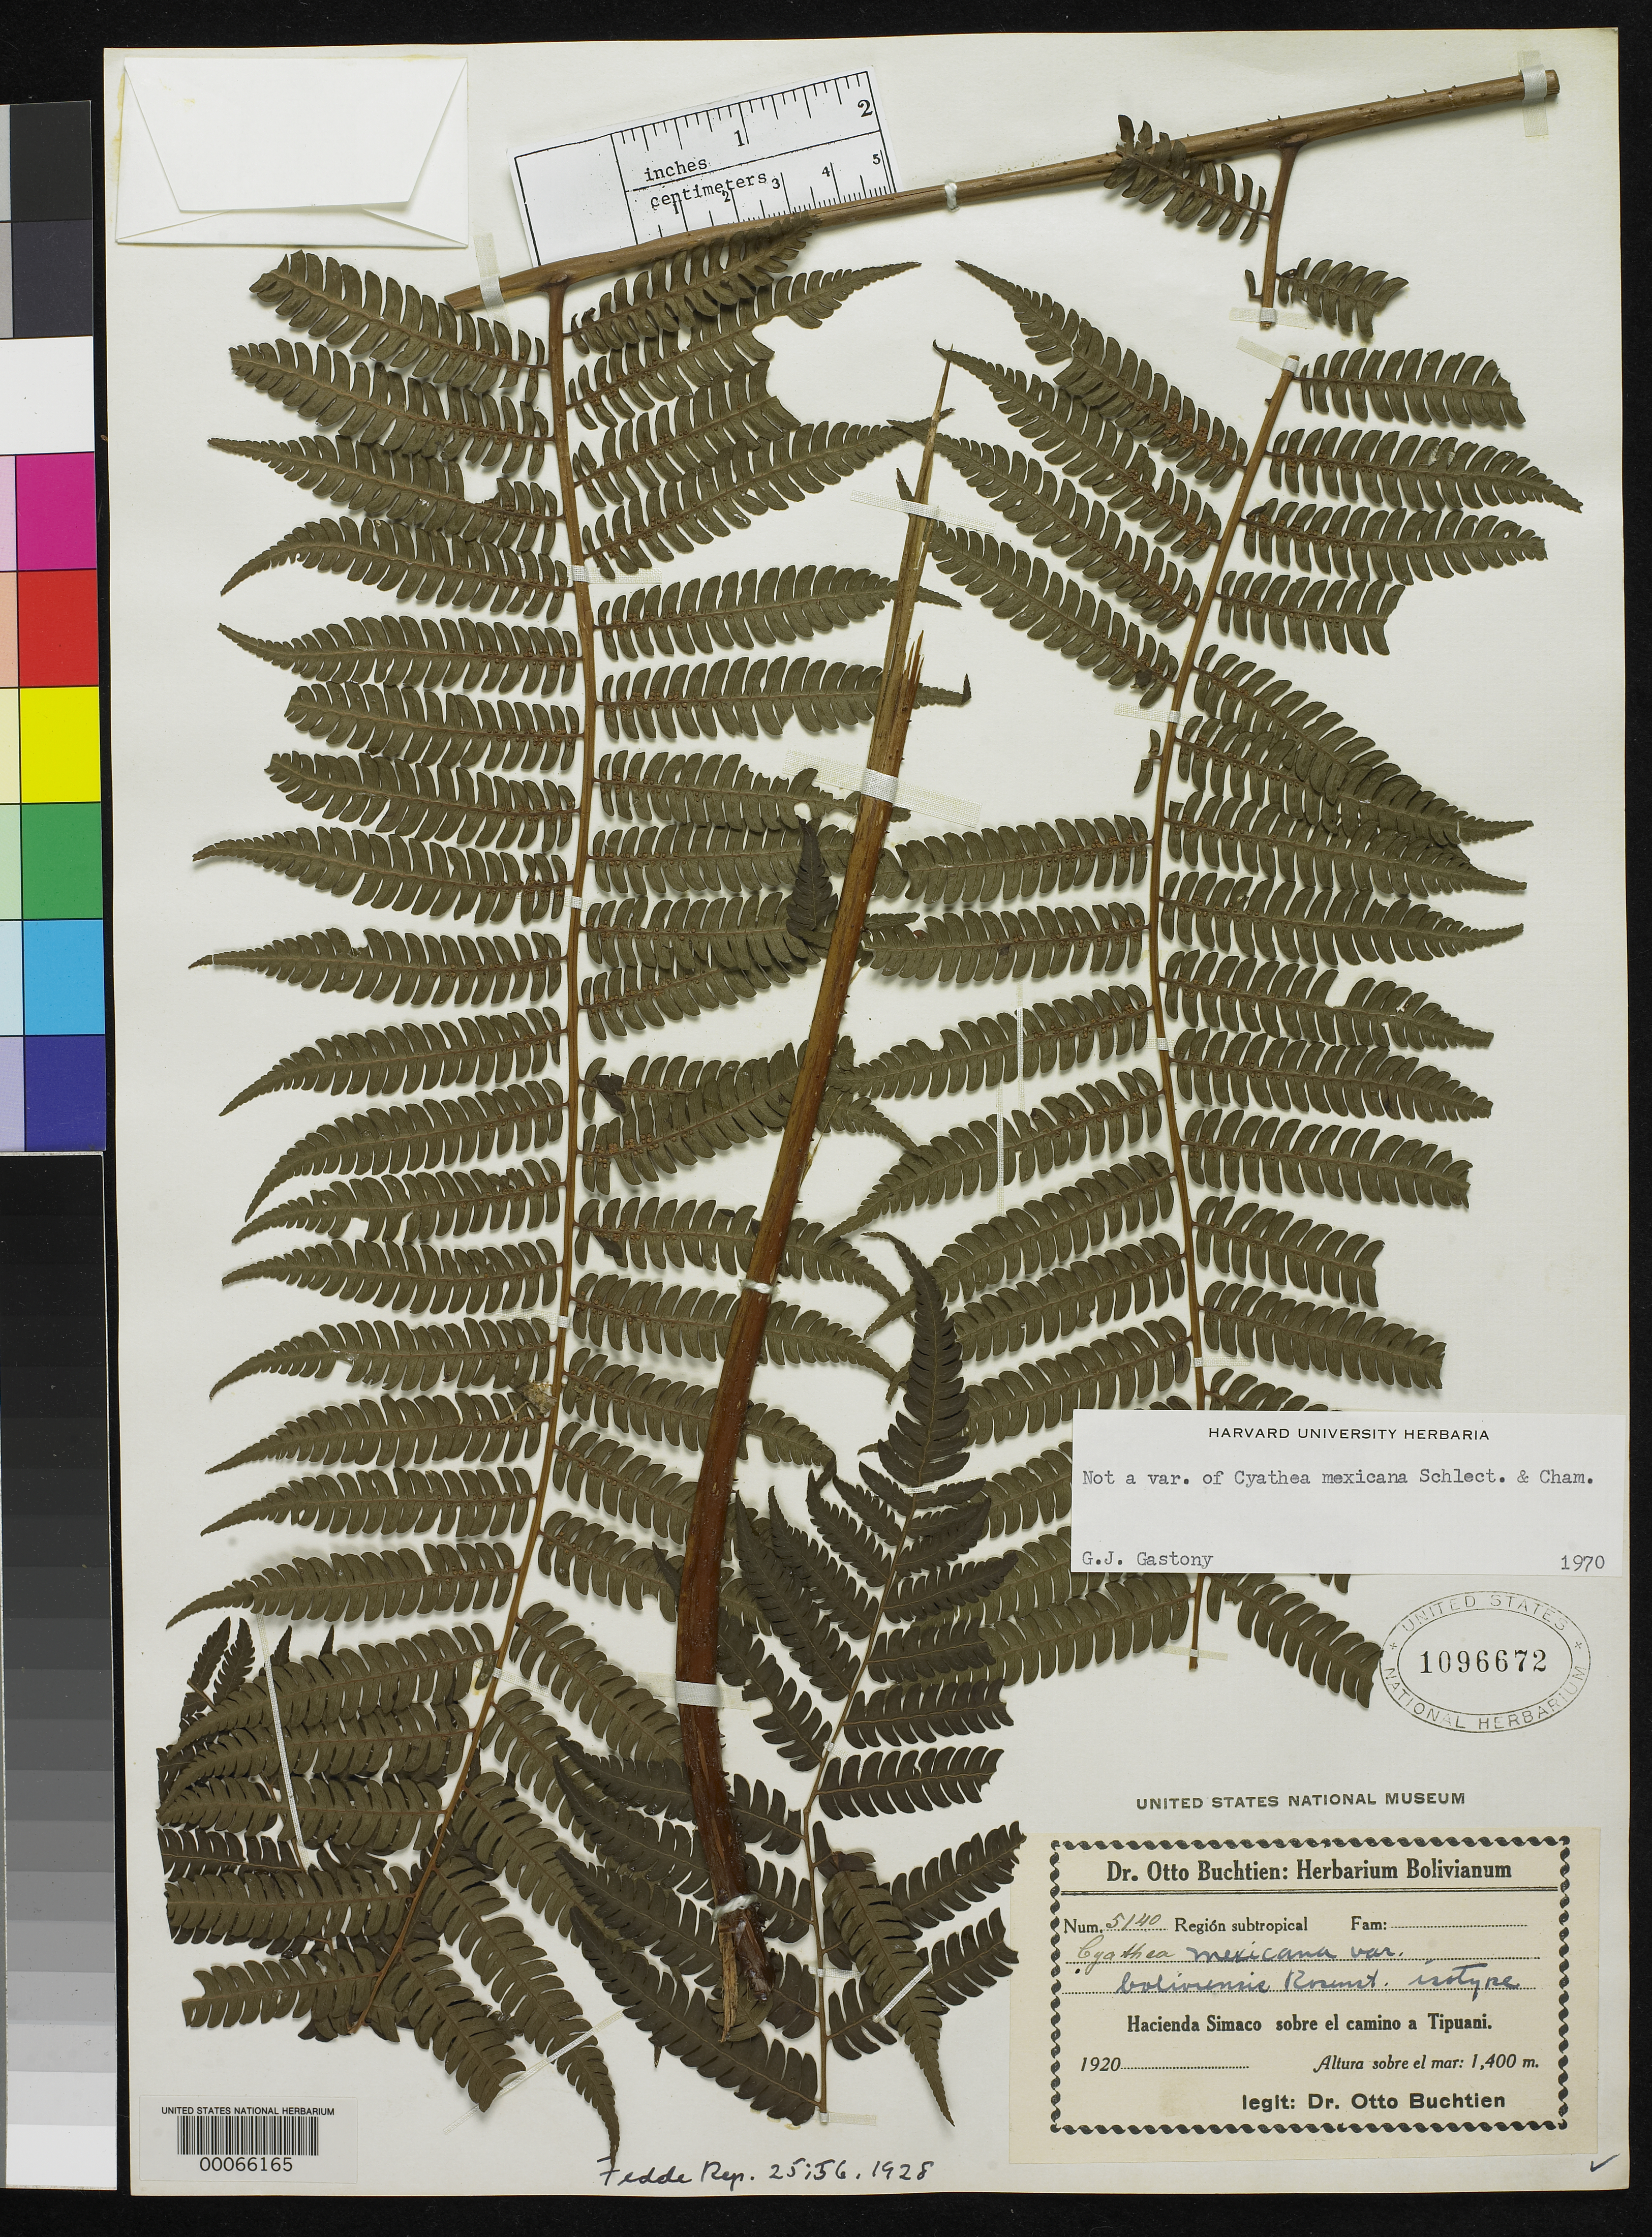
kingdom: Plantae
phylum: Tracheophyta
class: Polypodiopsida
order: Cyatheales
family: Cyatheaceae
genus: Cyathea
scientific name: Cyathea mexicana var. boliviensis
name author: Rosenst.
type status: Isotype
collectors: O. Buchtien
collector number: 5140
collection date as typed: Mar 1920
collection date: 1920-03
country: Bolivia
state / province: La Paz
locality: Hacienda Simaco supra Tipuani.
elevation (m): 1400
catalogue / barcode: US 1096672